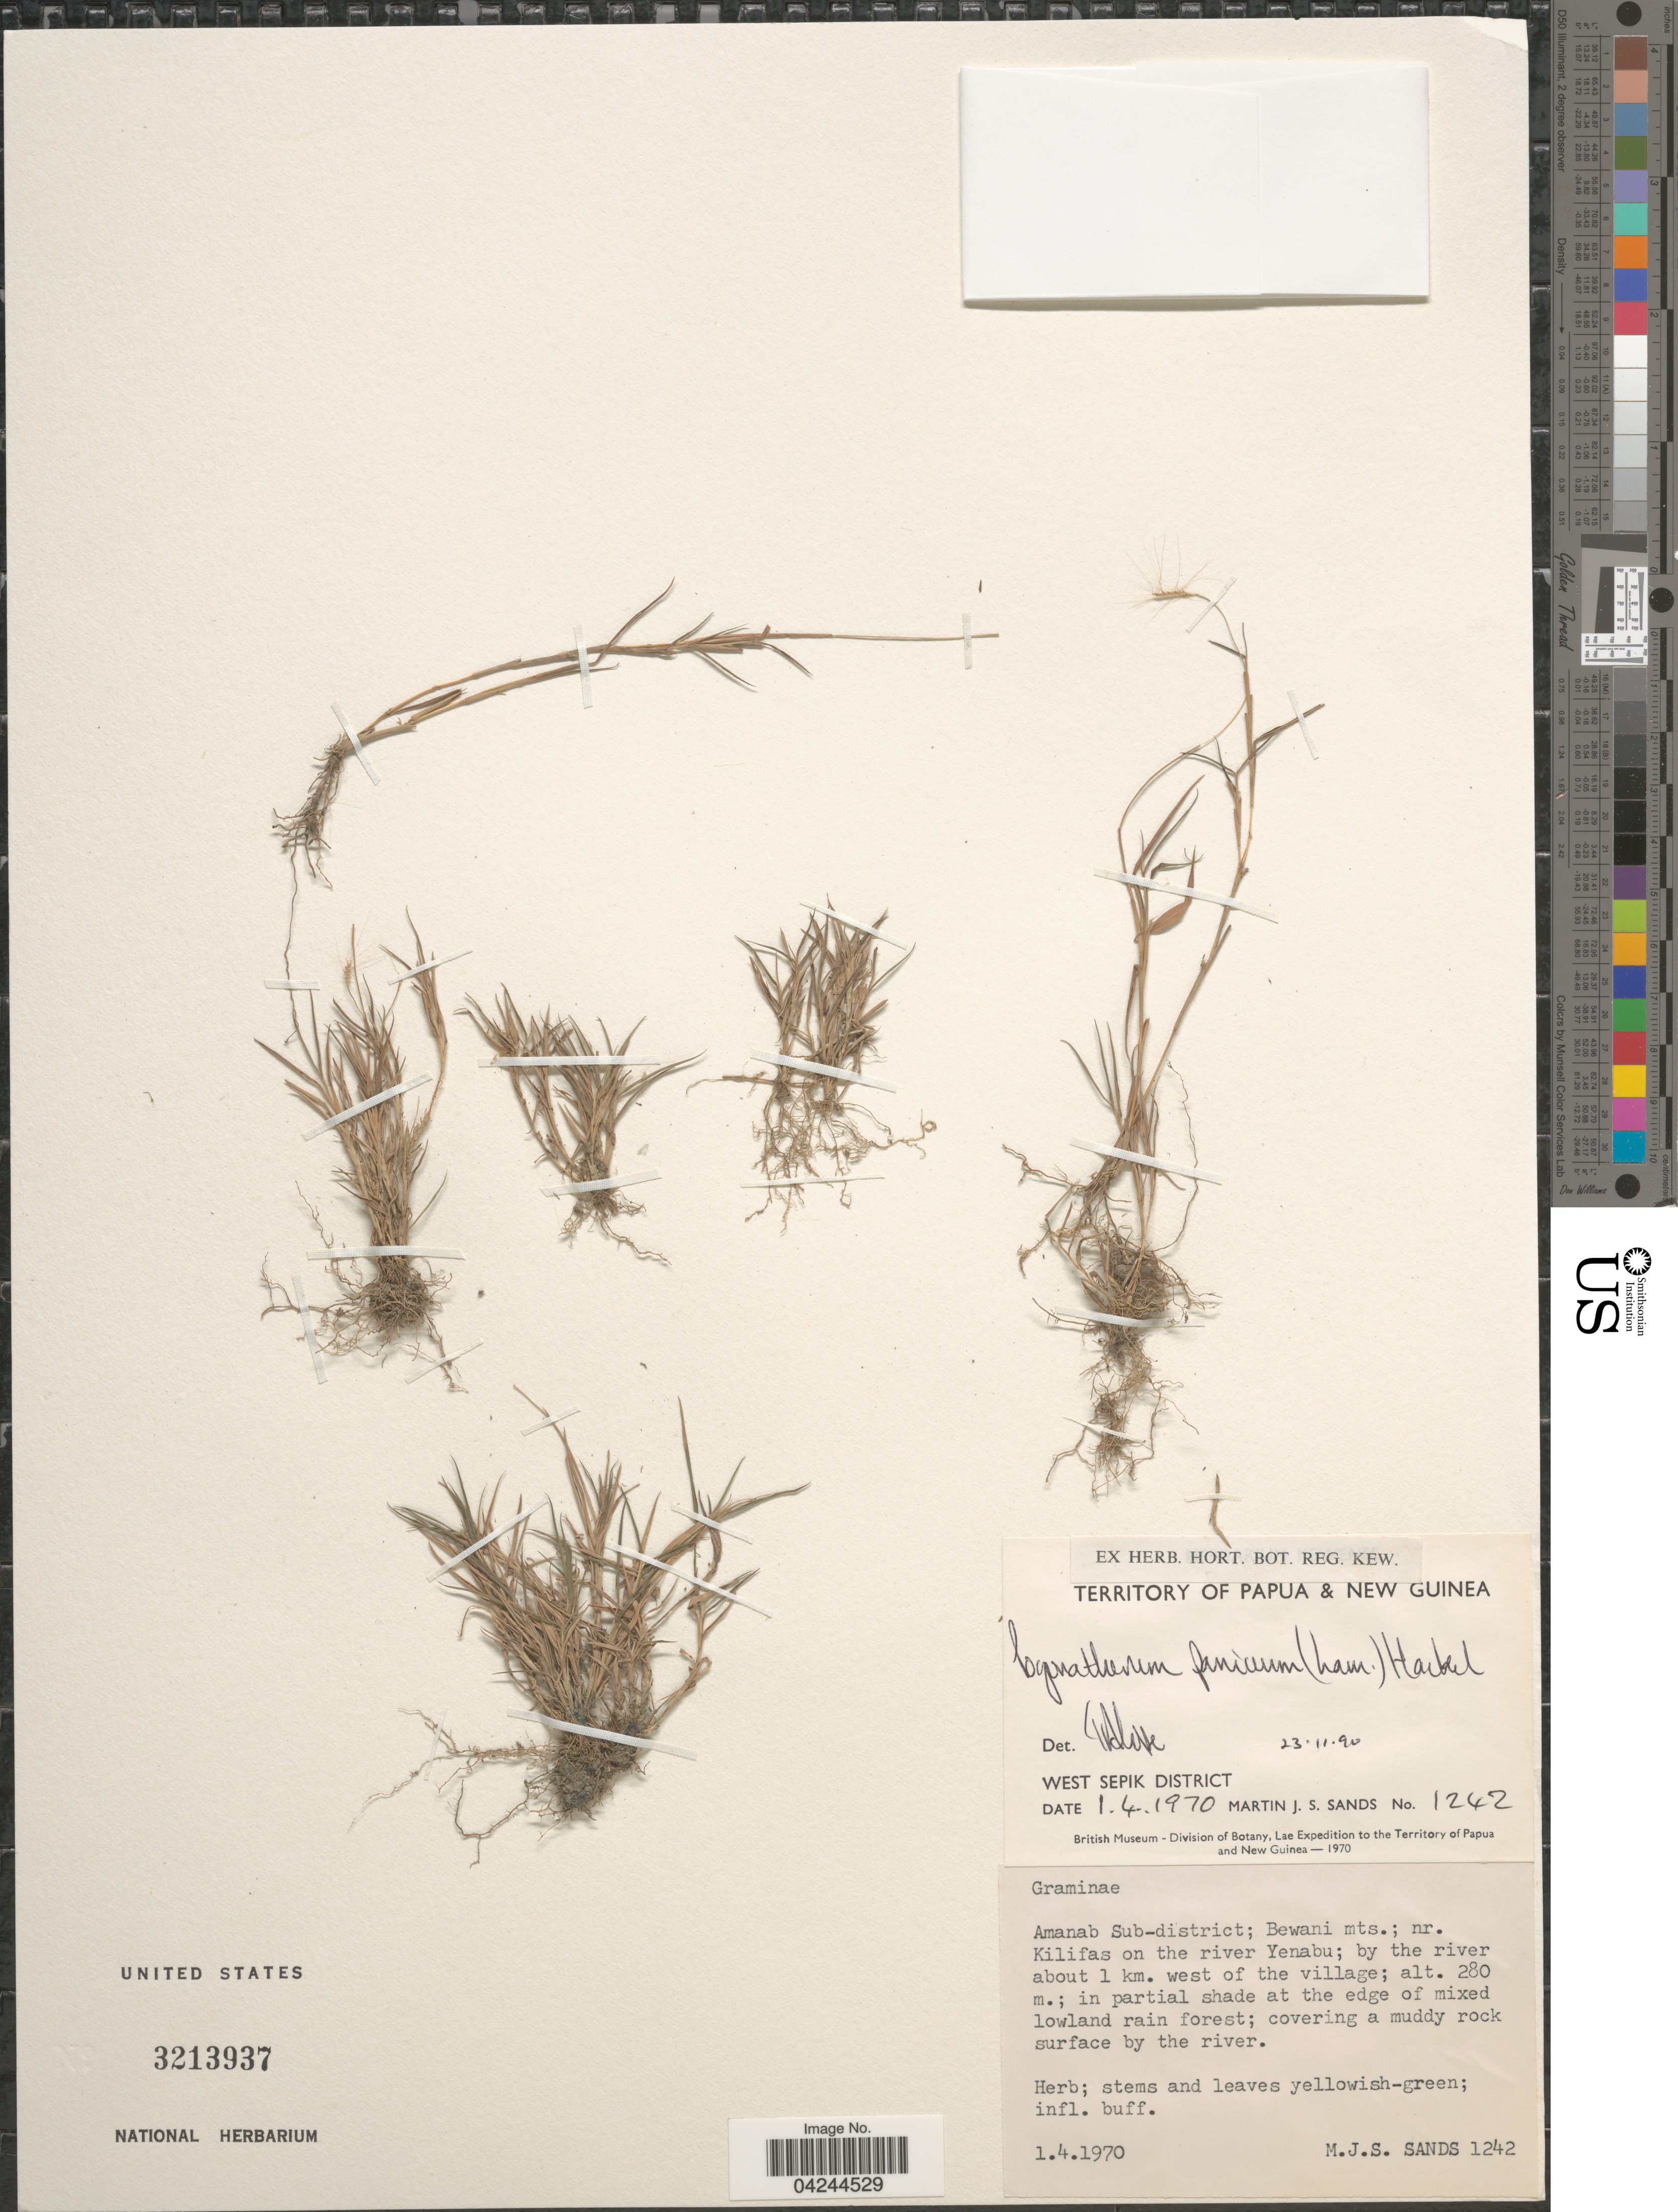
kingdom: Plantae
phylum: Tracheophyta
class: Liliopsida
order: Poales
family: Poaceae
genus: Pogonatherum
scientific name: Pogonatherum paniceum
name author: (Lam.) Hack.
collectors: M. Sands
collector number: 1242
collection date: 1970-04-01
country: Papua New Guinea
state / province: Sandaun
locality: Territory of Papua & New Guinea. West Sepik District. Lae Expedition to the Territory of Papua and New Guinea-1970. Amanab Sub-district; Bewani mts.; nr. Kilifas on the river Yenabu; by the river 1 km. west of the village.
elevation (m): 280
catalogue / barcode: US 3213937